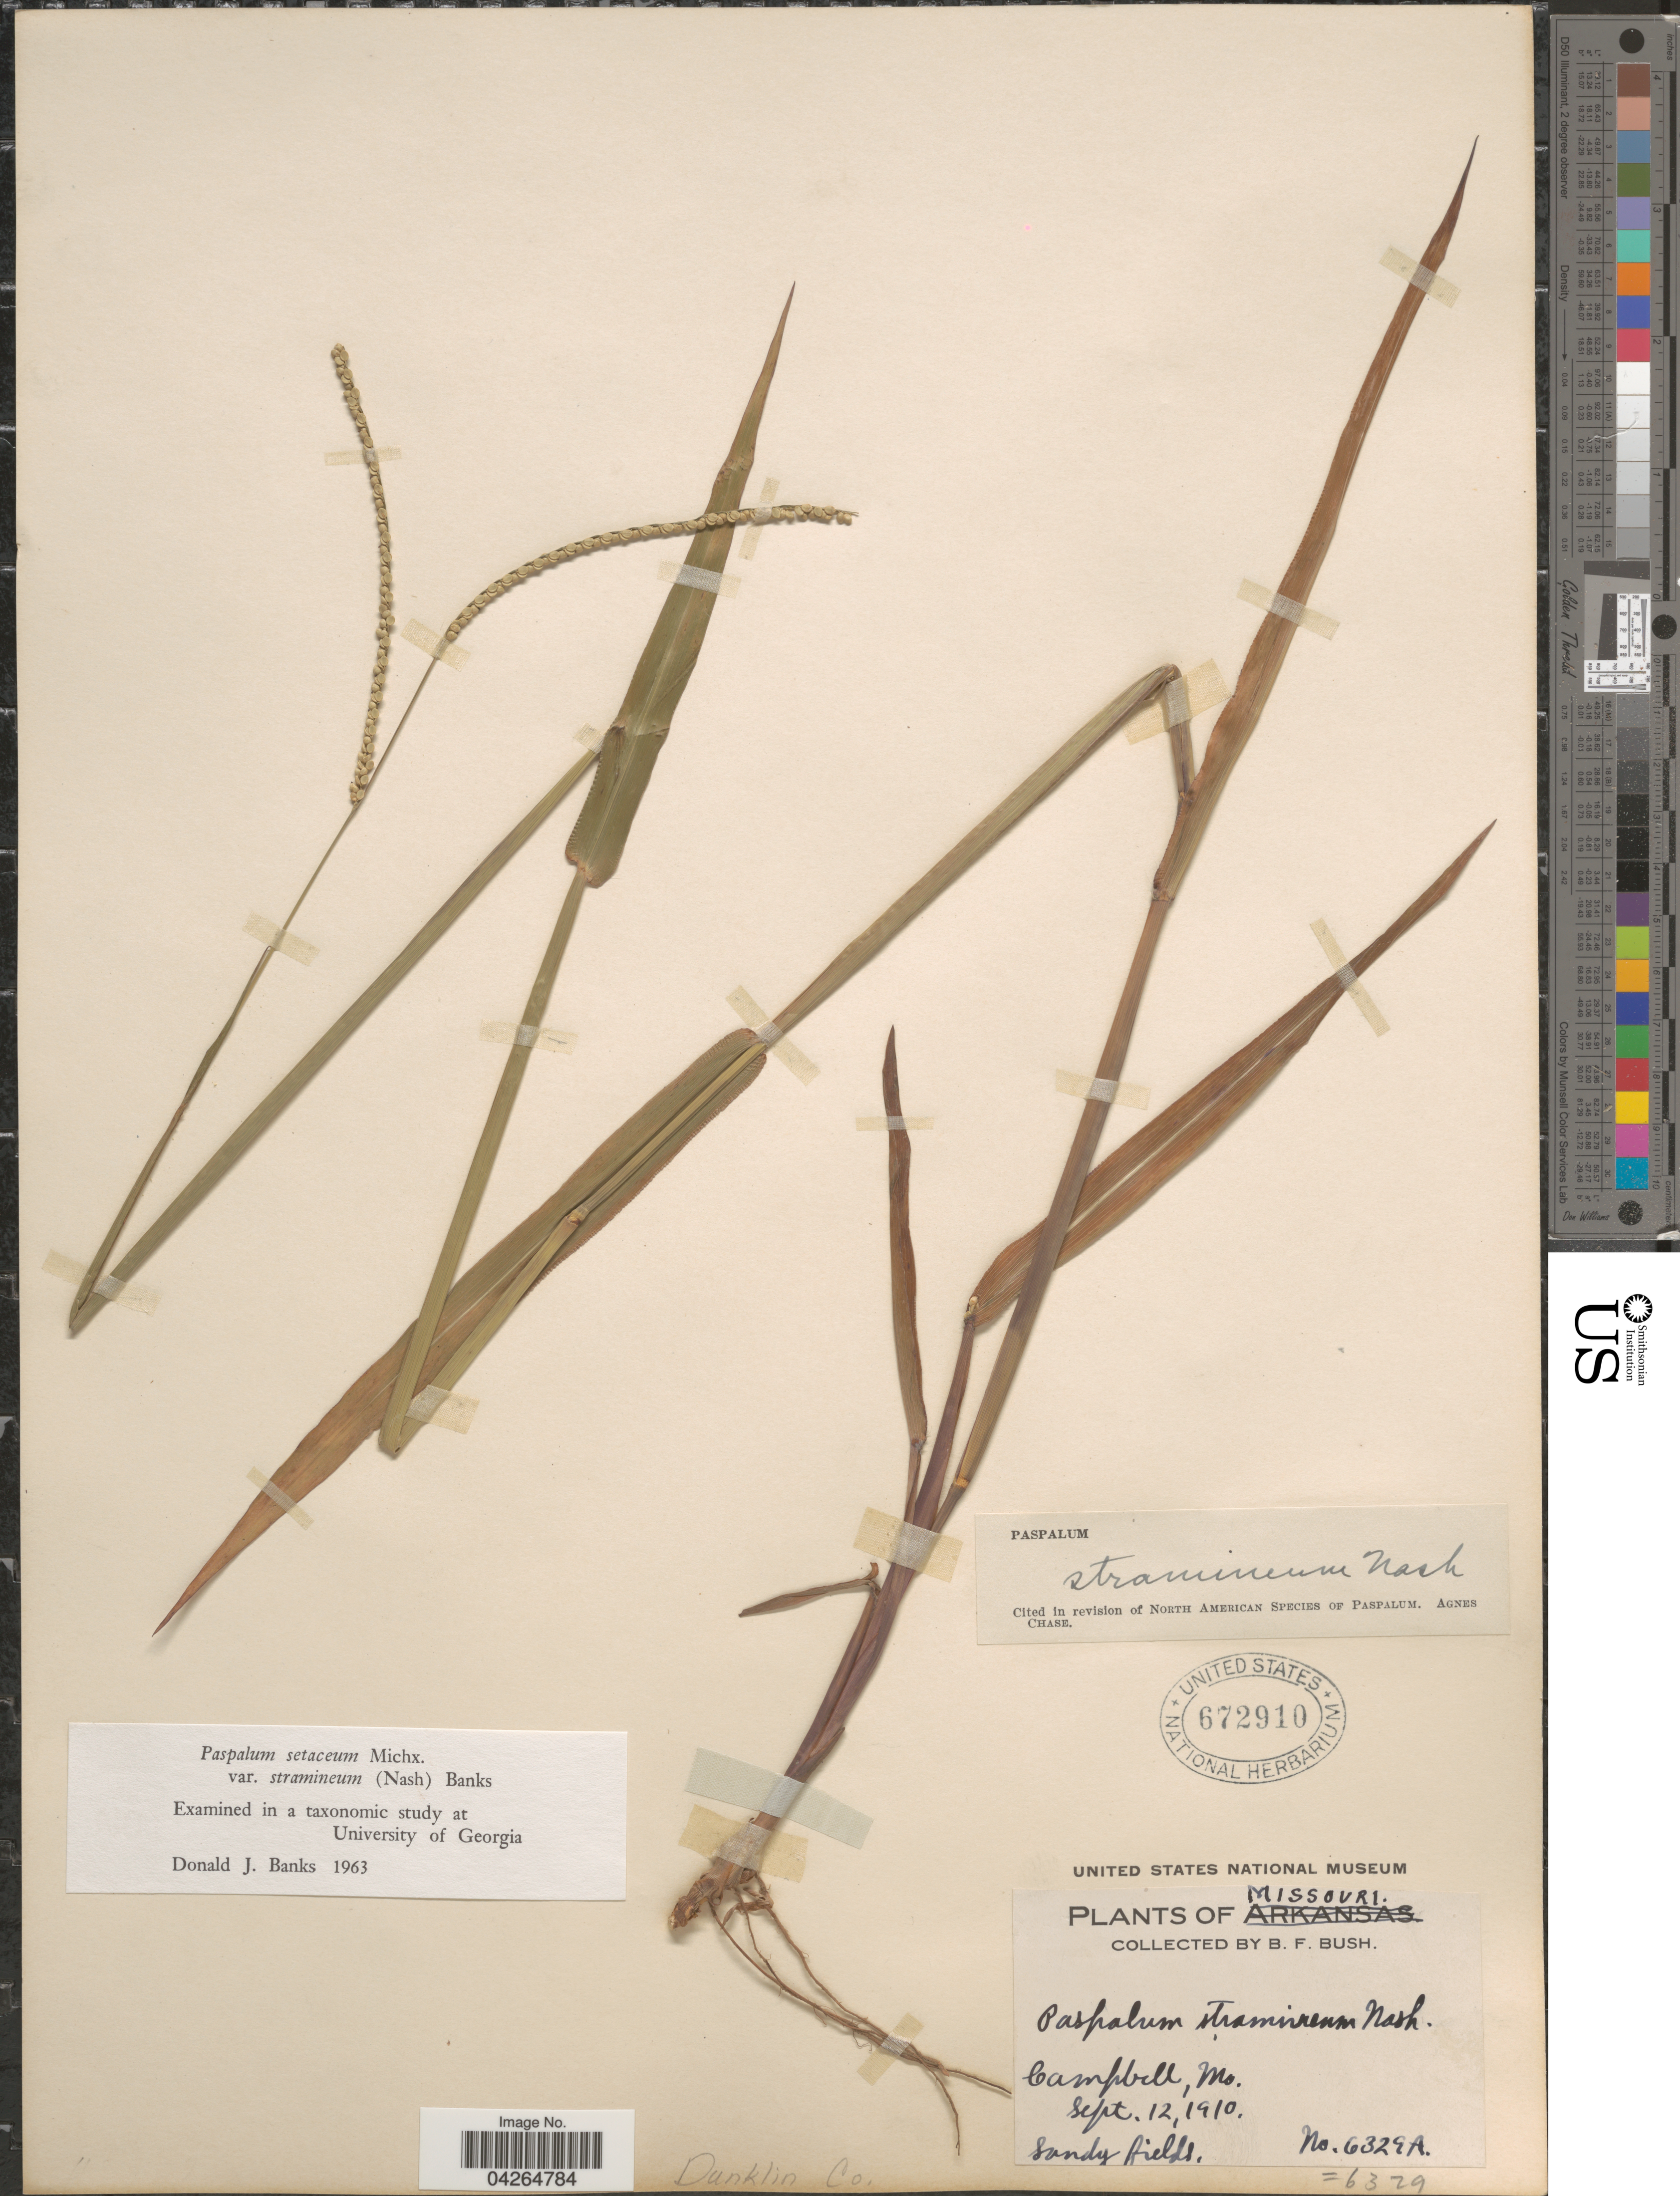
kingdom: Plantae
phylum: Tracheophyta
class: Liliopsida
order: Poales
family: Poaceae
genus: Paspalum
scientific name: Paspalum setaceum var. stramineum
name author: (Nash) D.J. Banks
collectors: B. F. Bush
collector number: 6329A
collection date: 1910-09-12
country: United States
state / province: Missouri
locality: Campbell. Dunklin Co.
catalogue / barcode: US 672910